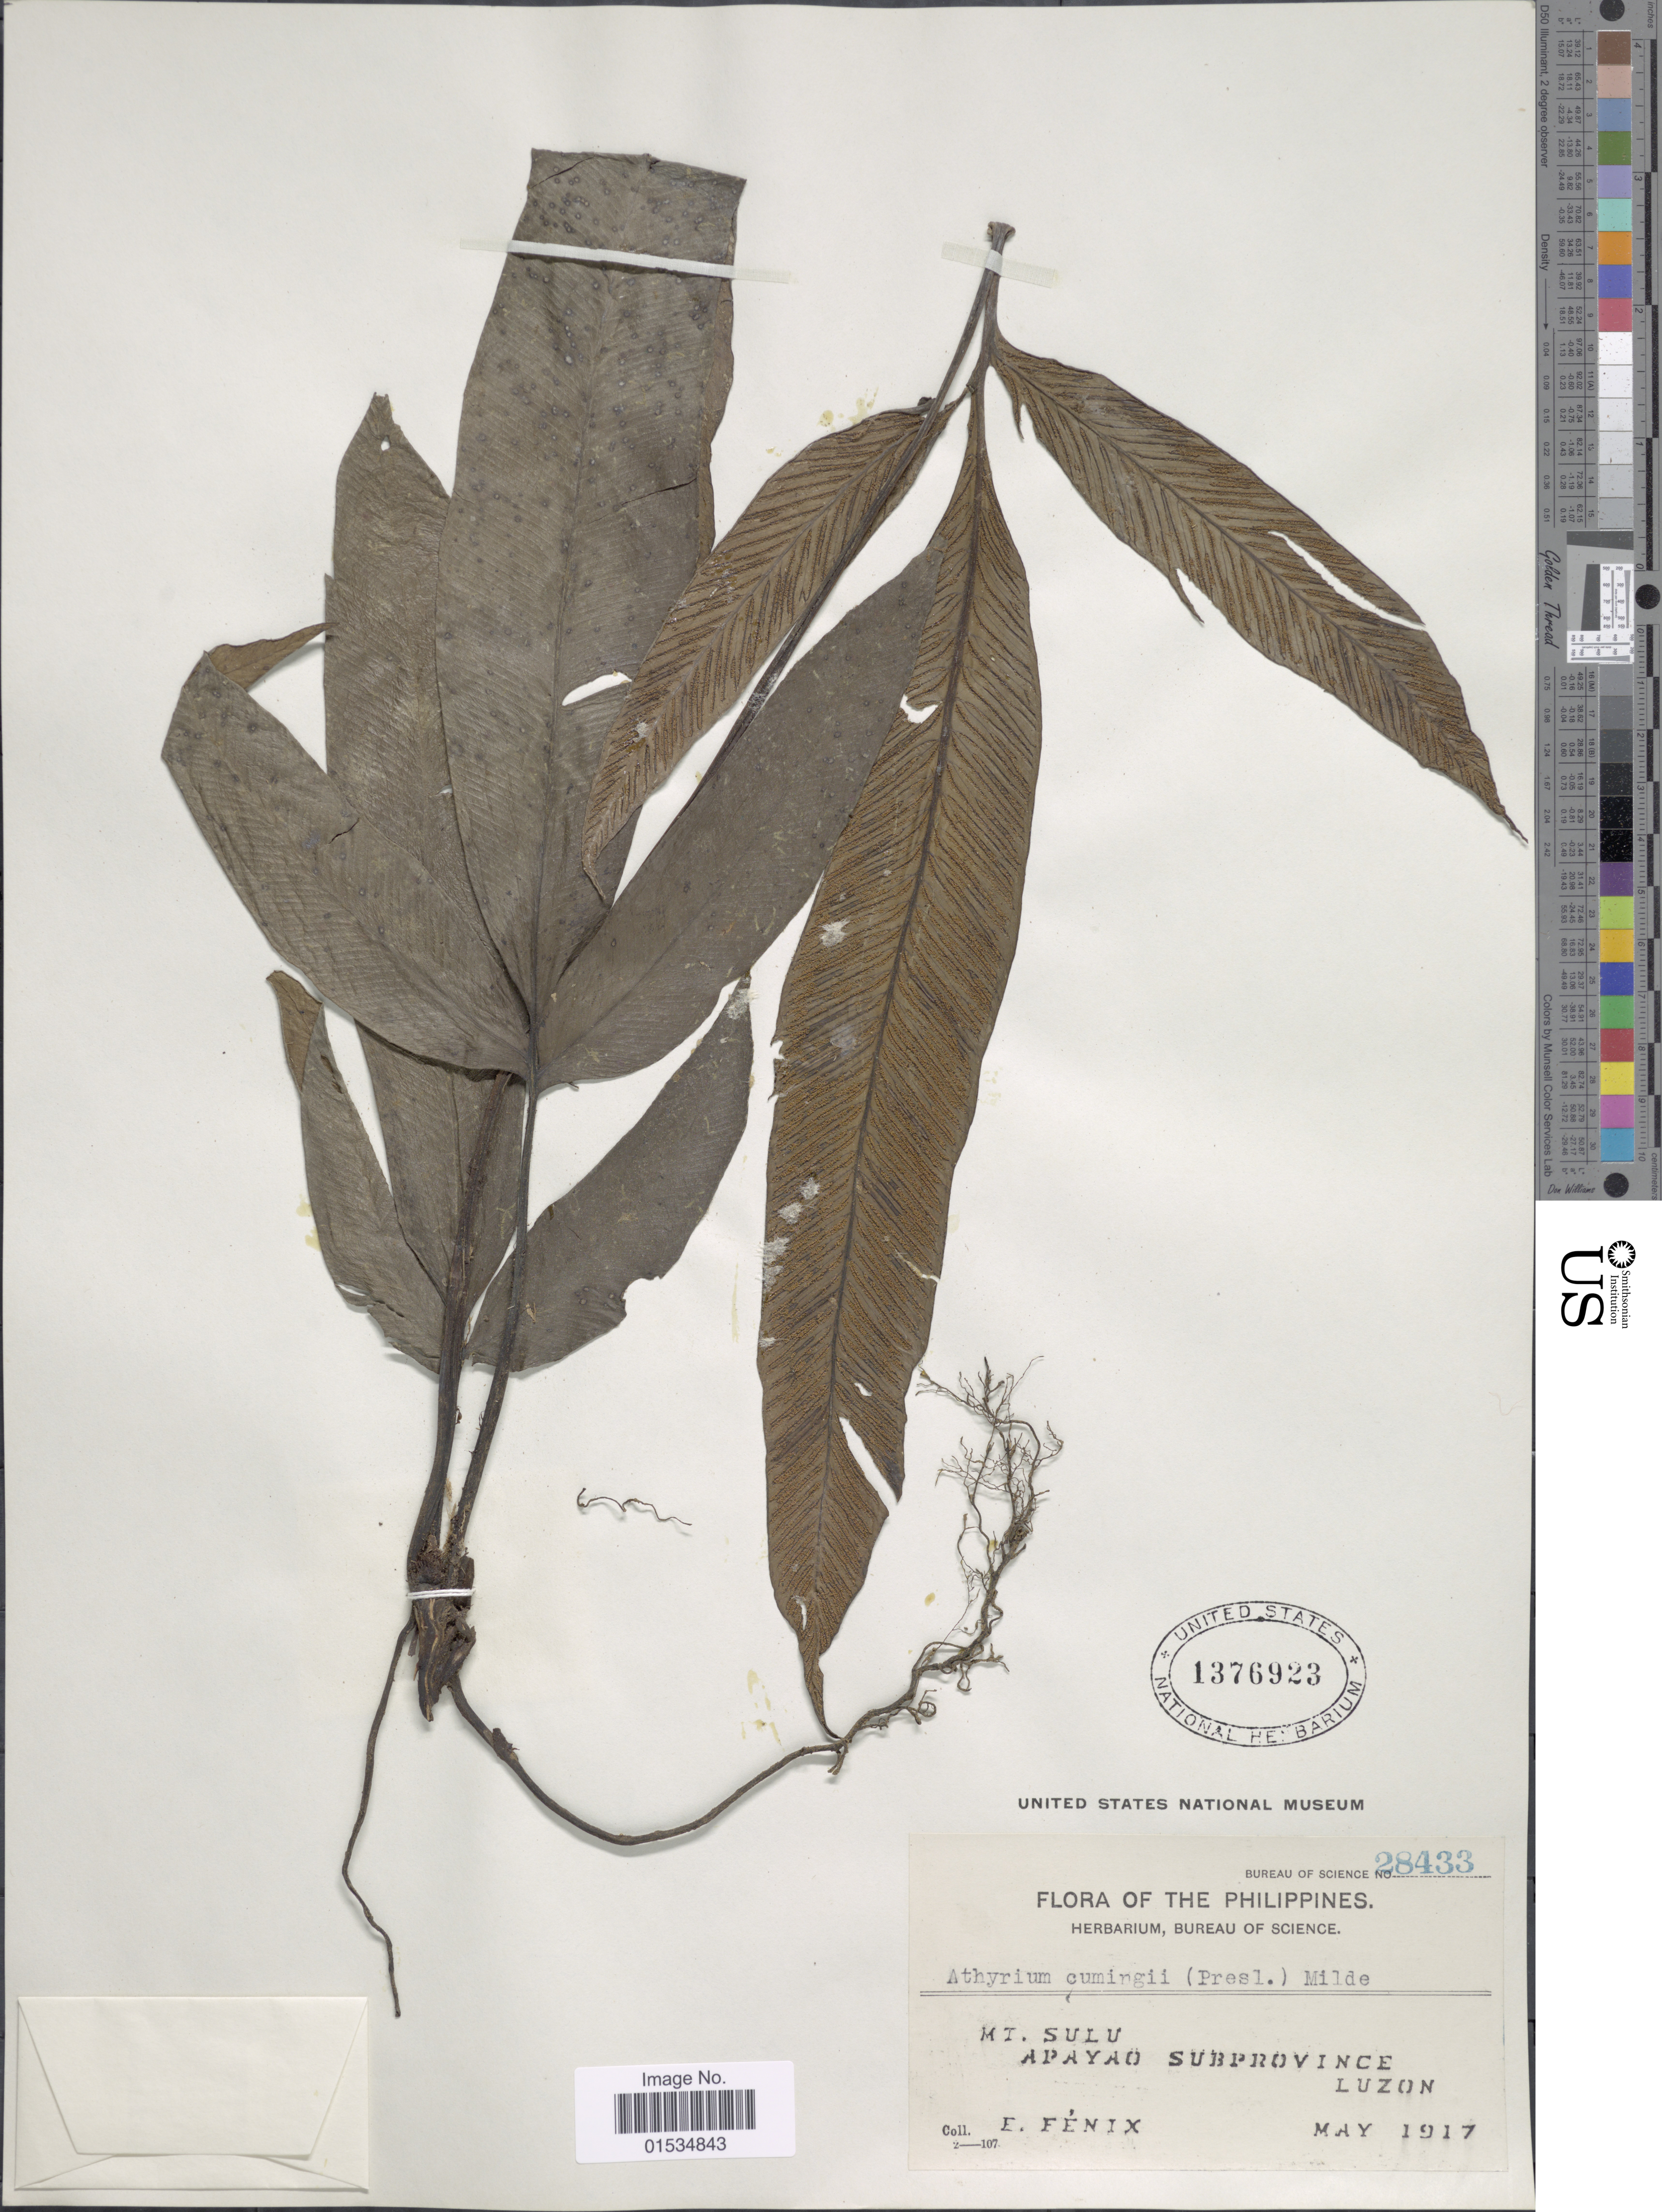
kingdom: Plantae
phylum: Tracheophyta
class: Polypodiopsida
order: Polypodiales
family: Athyriaceae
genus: Diplazium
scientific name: Diplazium cumingii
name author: (C. Presl) C. Chr.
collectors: E. Fenix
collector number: Bureau of Science 28433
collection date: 1917-05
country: Philippines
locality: Mt. Sulu, Apayao Subprovince, Luzon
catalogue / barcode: US 1376923